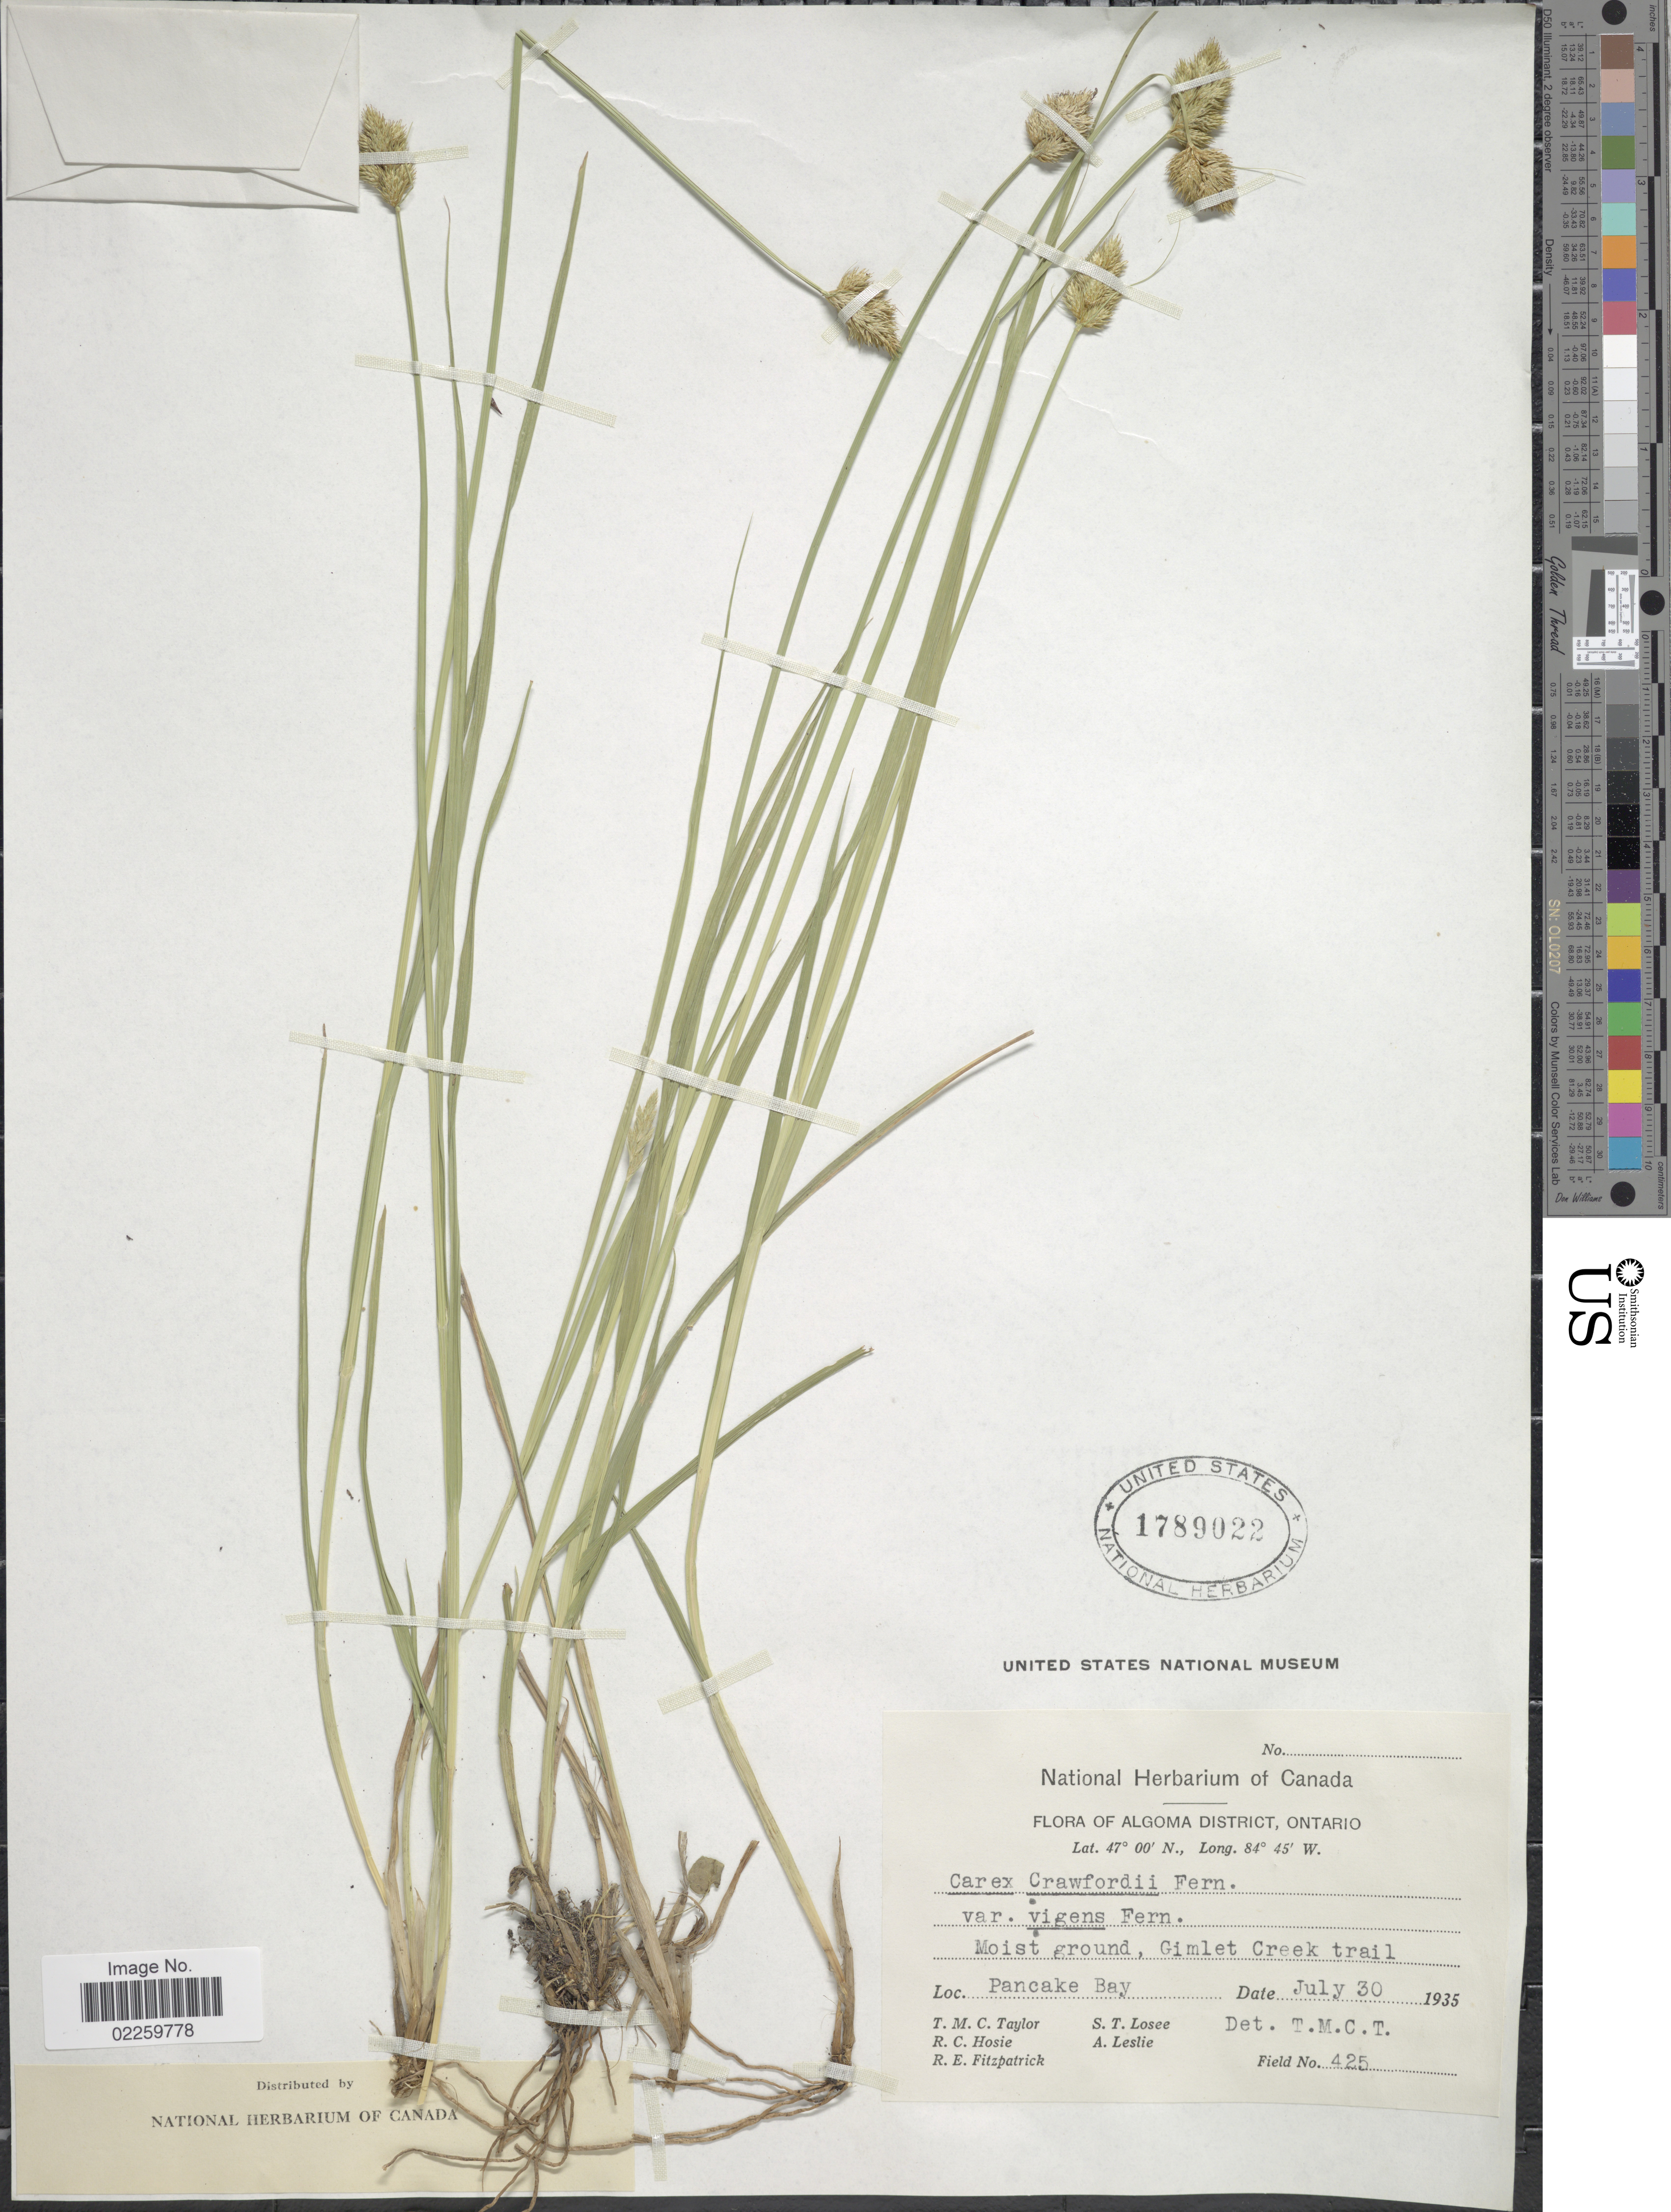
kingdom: Plantae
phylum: Tracheophyta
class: Liliopsida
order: Poales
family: Cyperaceae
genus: Carex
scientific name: Carex crawfordii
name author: Fernald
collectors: T. M. C. Taylor, S. Losee, R. Hosie, A. Leslie & R. Fitzpatrick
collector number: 425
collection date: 1935-07-30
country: Canada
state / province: Ontario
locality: Algoma District, Gimlet Creek trail, Pancake Bay.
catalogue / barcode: US 1789022